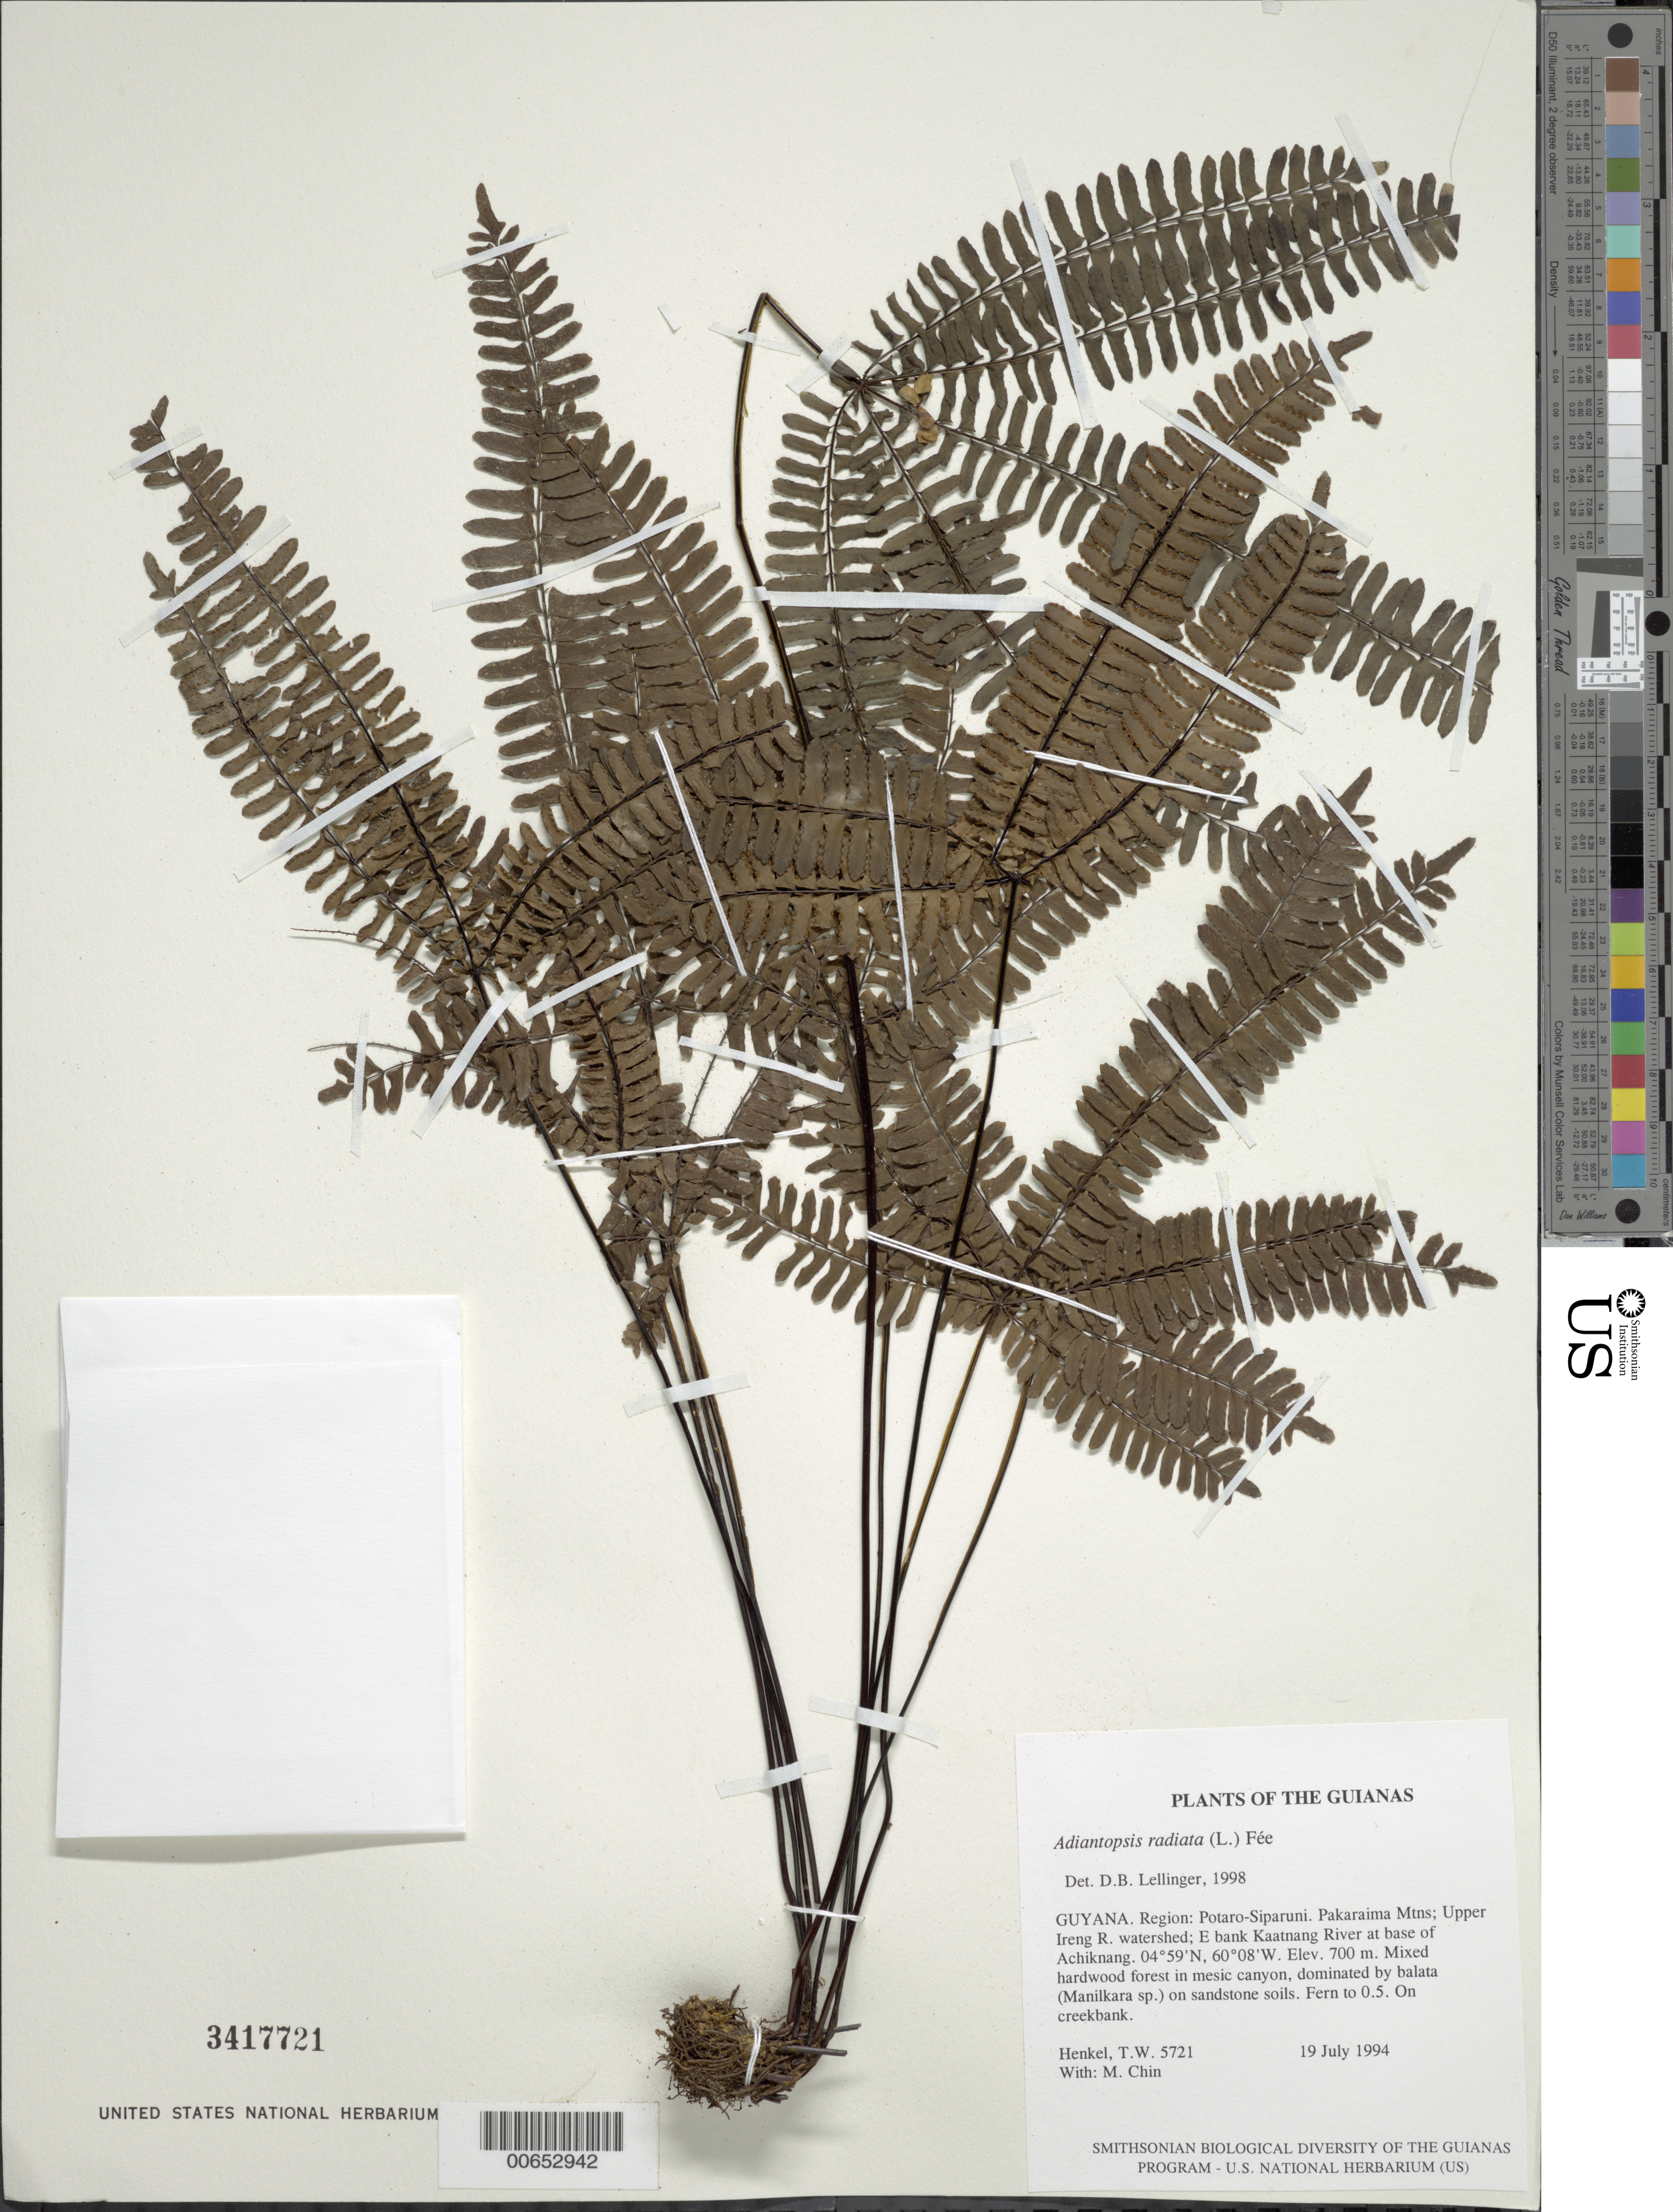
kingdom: Plantae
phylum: Tracheophyta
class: Polypodiopsida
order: Polypodiales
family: Pteridaceae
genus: Adiantopsis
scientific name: Adiantopsis radiata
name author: (L.) Fée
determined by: Lellinger, David B., (BOT), Smithsonian Institution - National Museum of Natural History (UNITED STATES)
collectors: T. Henkel & M. Chin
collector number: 5721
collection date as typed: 19 July 1994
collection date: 1994-07-19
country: Guyana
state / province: Potaro-Siparuni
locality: Pakaraima Mtns; Upper Ireng R. watershed; E bank Kaatnang River at base of Achiknang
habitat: Mixed hardwood forest in mesic canyon, dominated by balata (Manilkara sp.) on sandstone soils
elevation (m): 700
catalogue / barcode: US 3417721